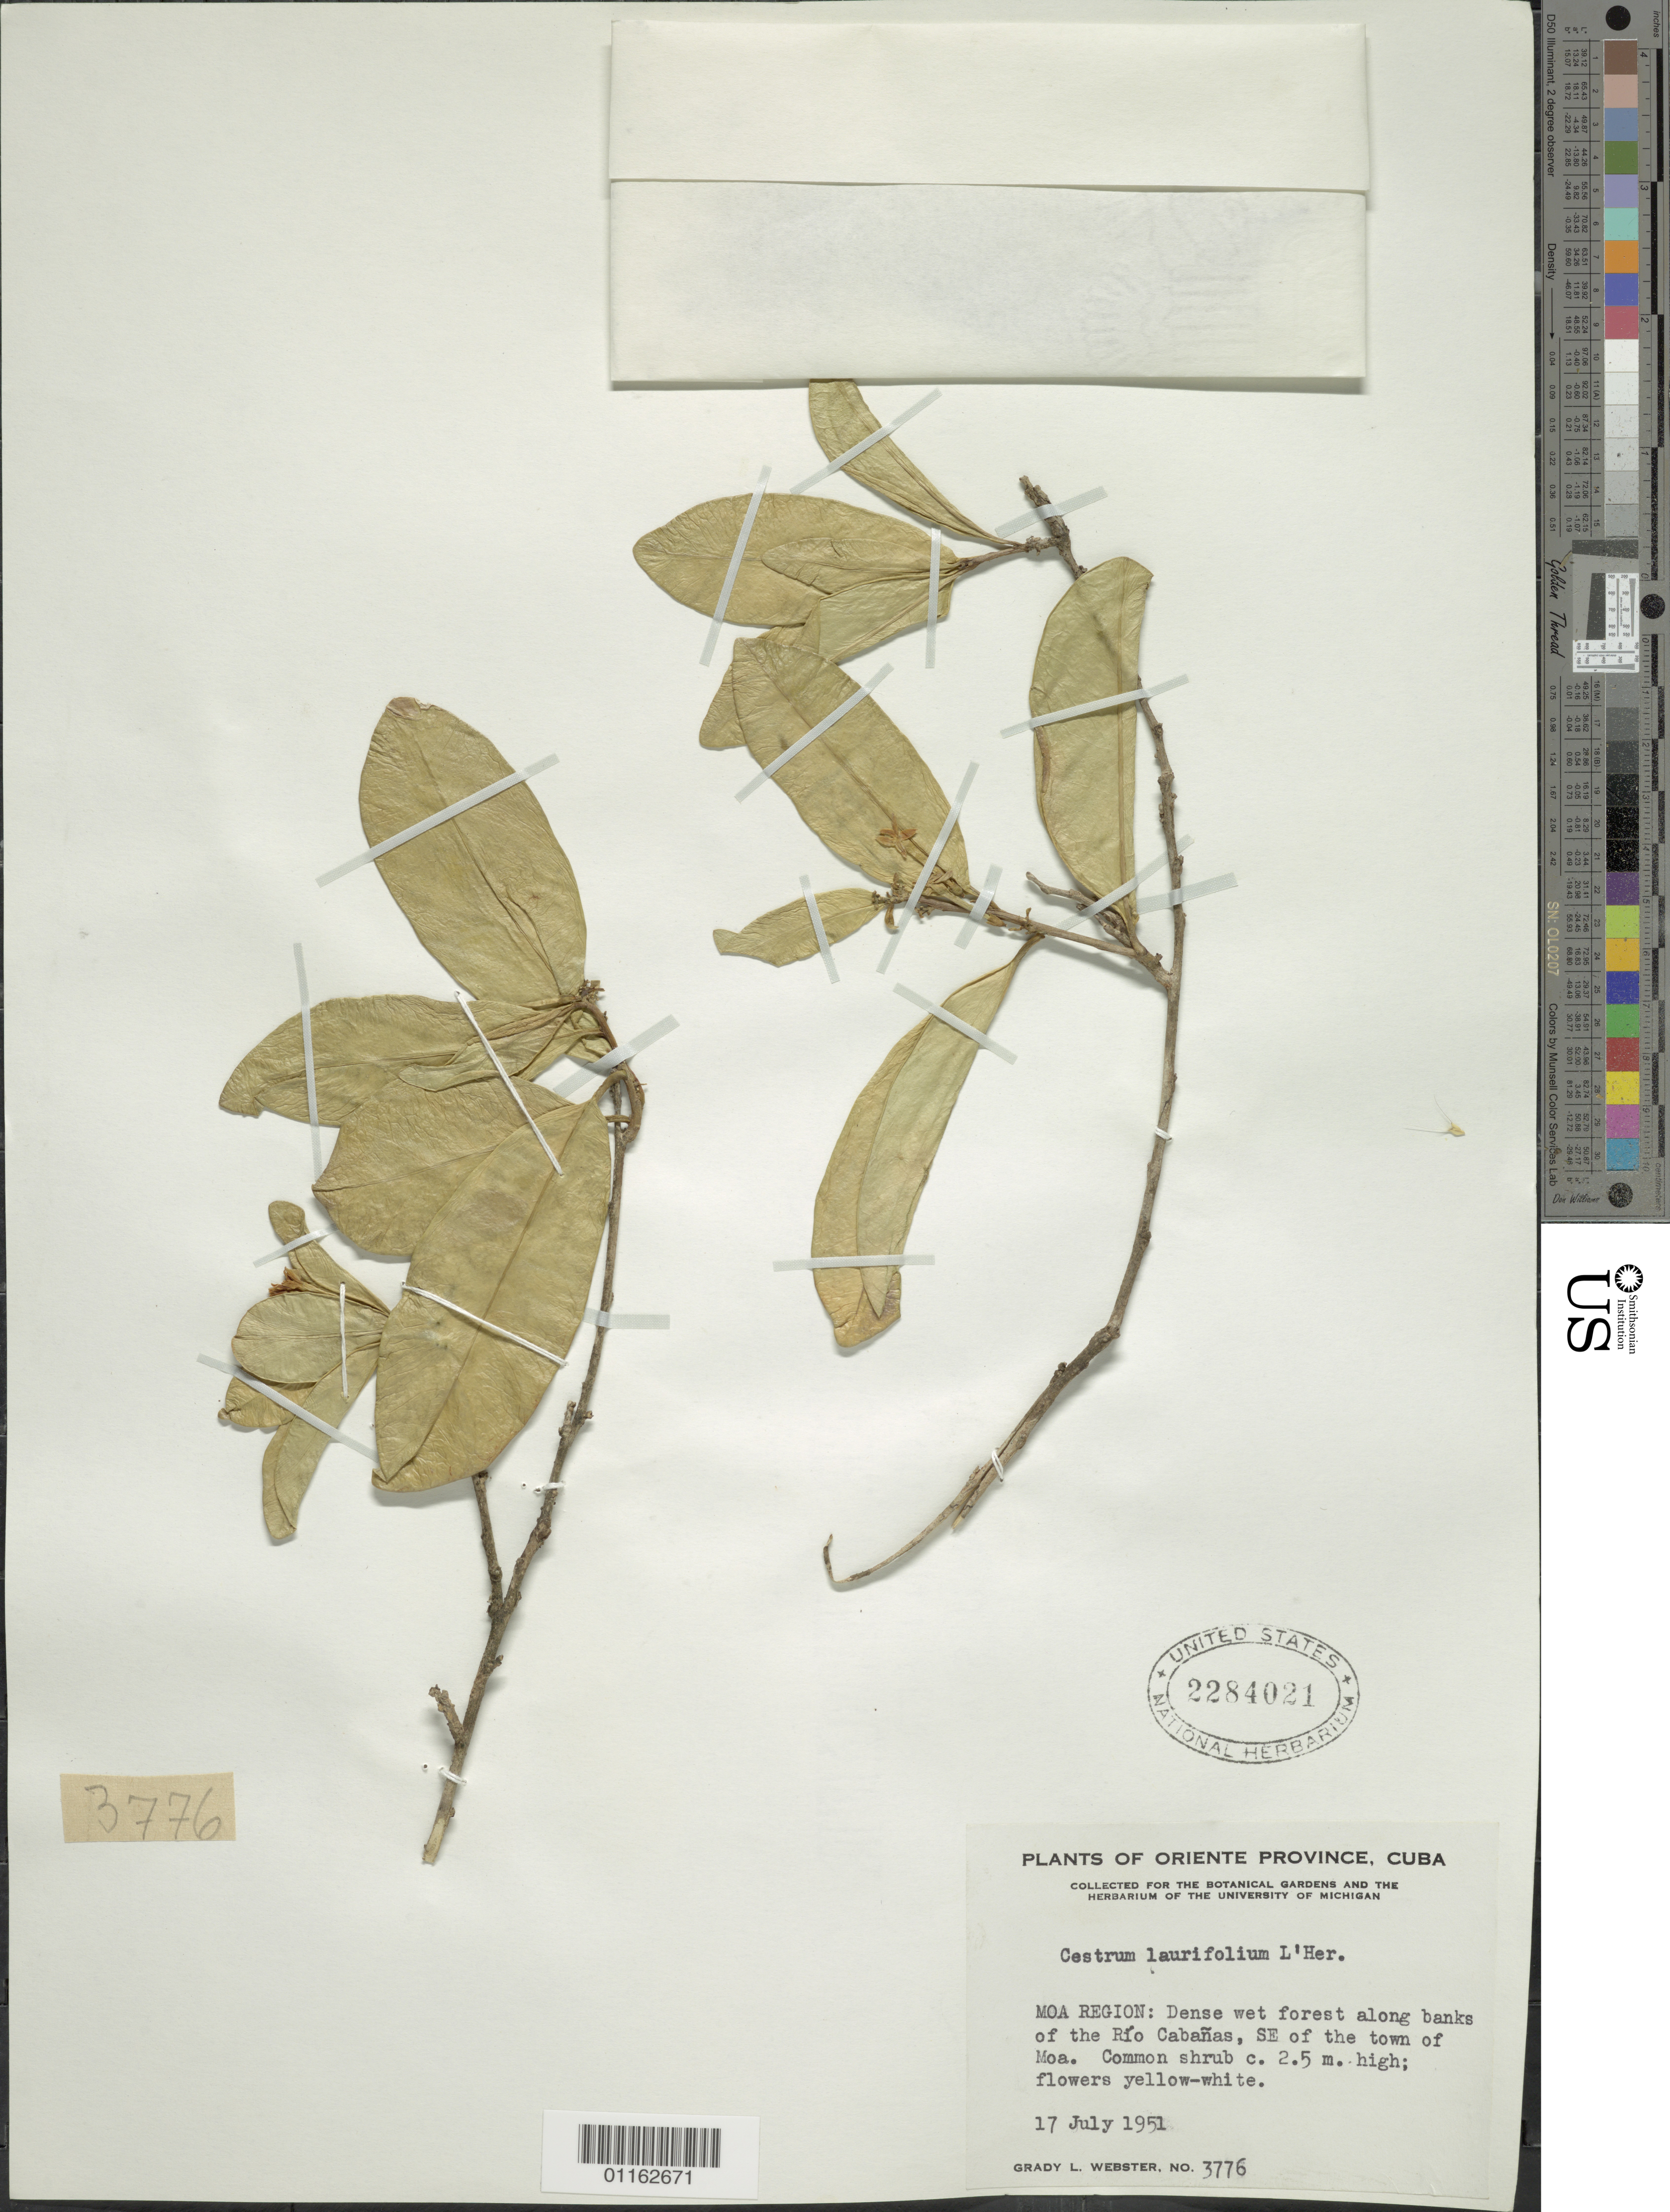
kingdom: Plantae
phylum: Tracheophyta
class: Magnoliopsida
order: Solanales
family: Solanaceae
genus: Cestrum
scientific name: Cestrum laurifolium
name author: L'Hér.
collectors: G. L. Webster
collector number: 3776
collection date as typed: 17 Jul 1951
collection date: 1951-07-17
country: Cuba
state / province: Oriente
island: Cuba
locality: Moa region: dense wet forest along the banks of the Rio Cabanas, SE of the town of Moa.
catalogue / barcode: US 2284021